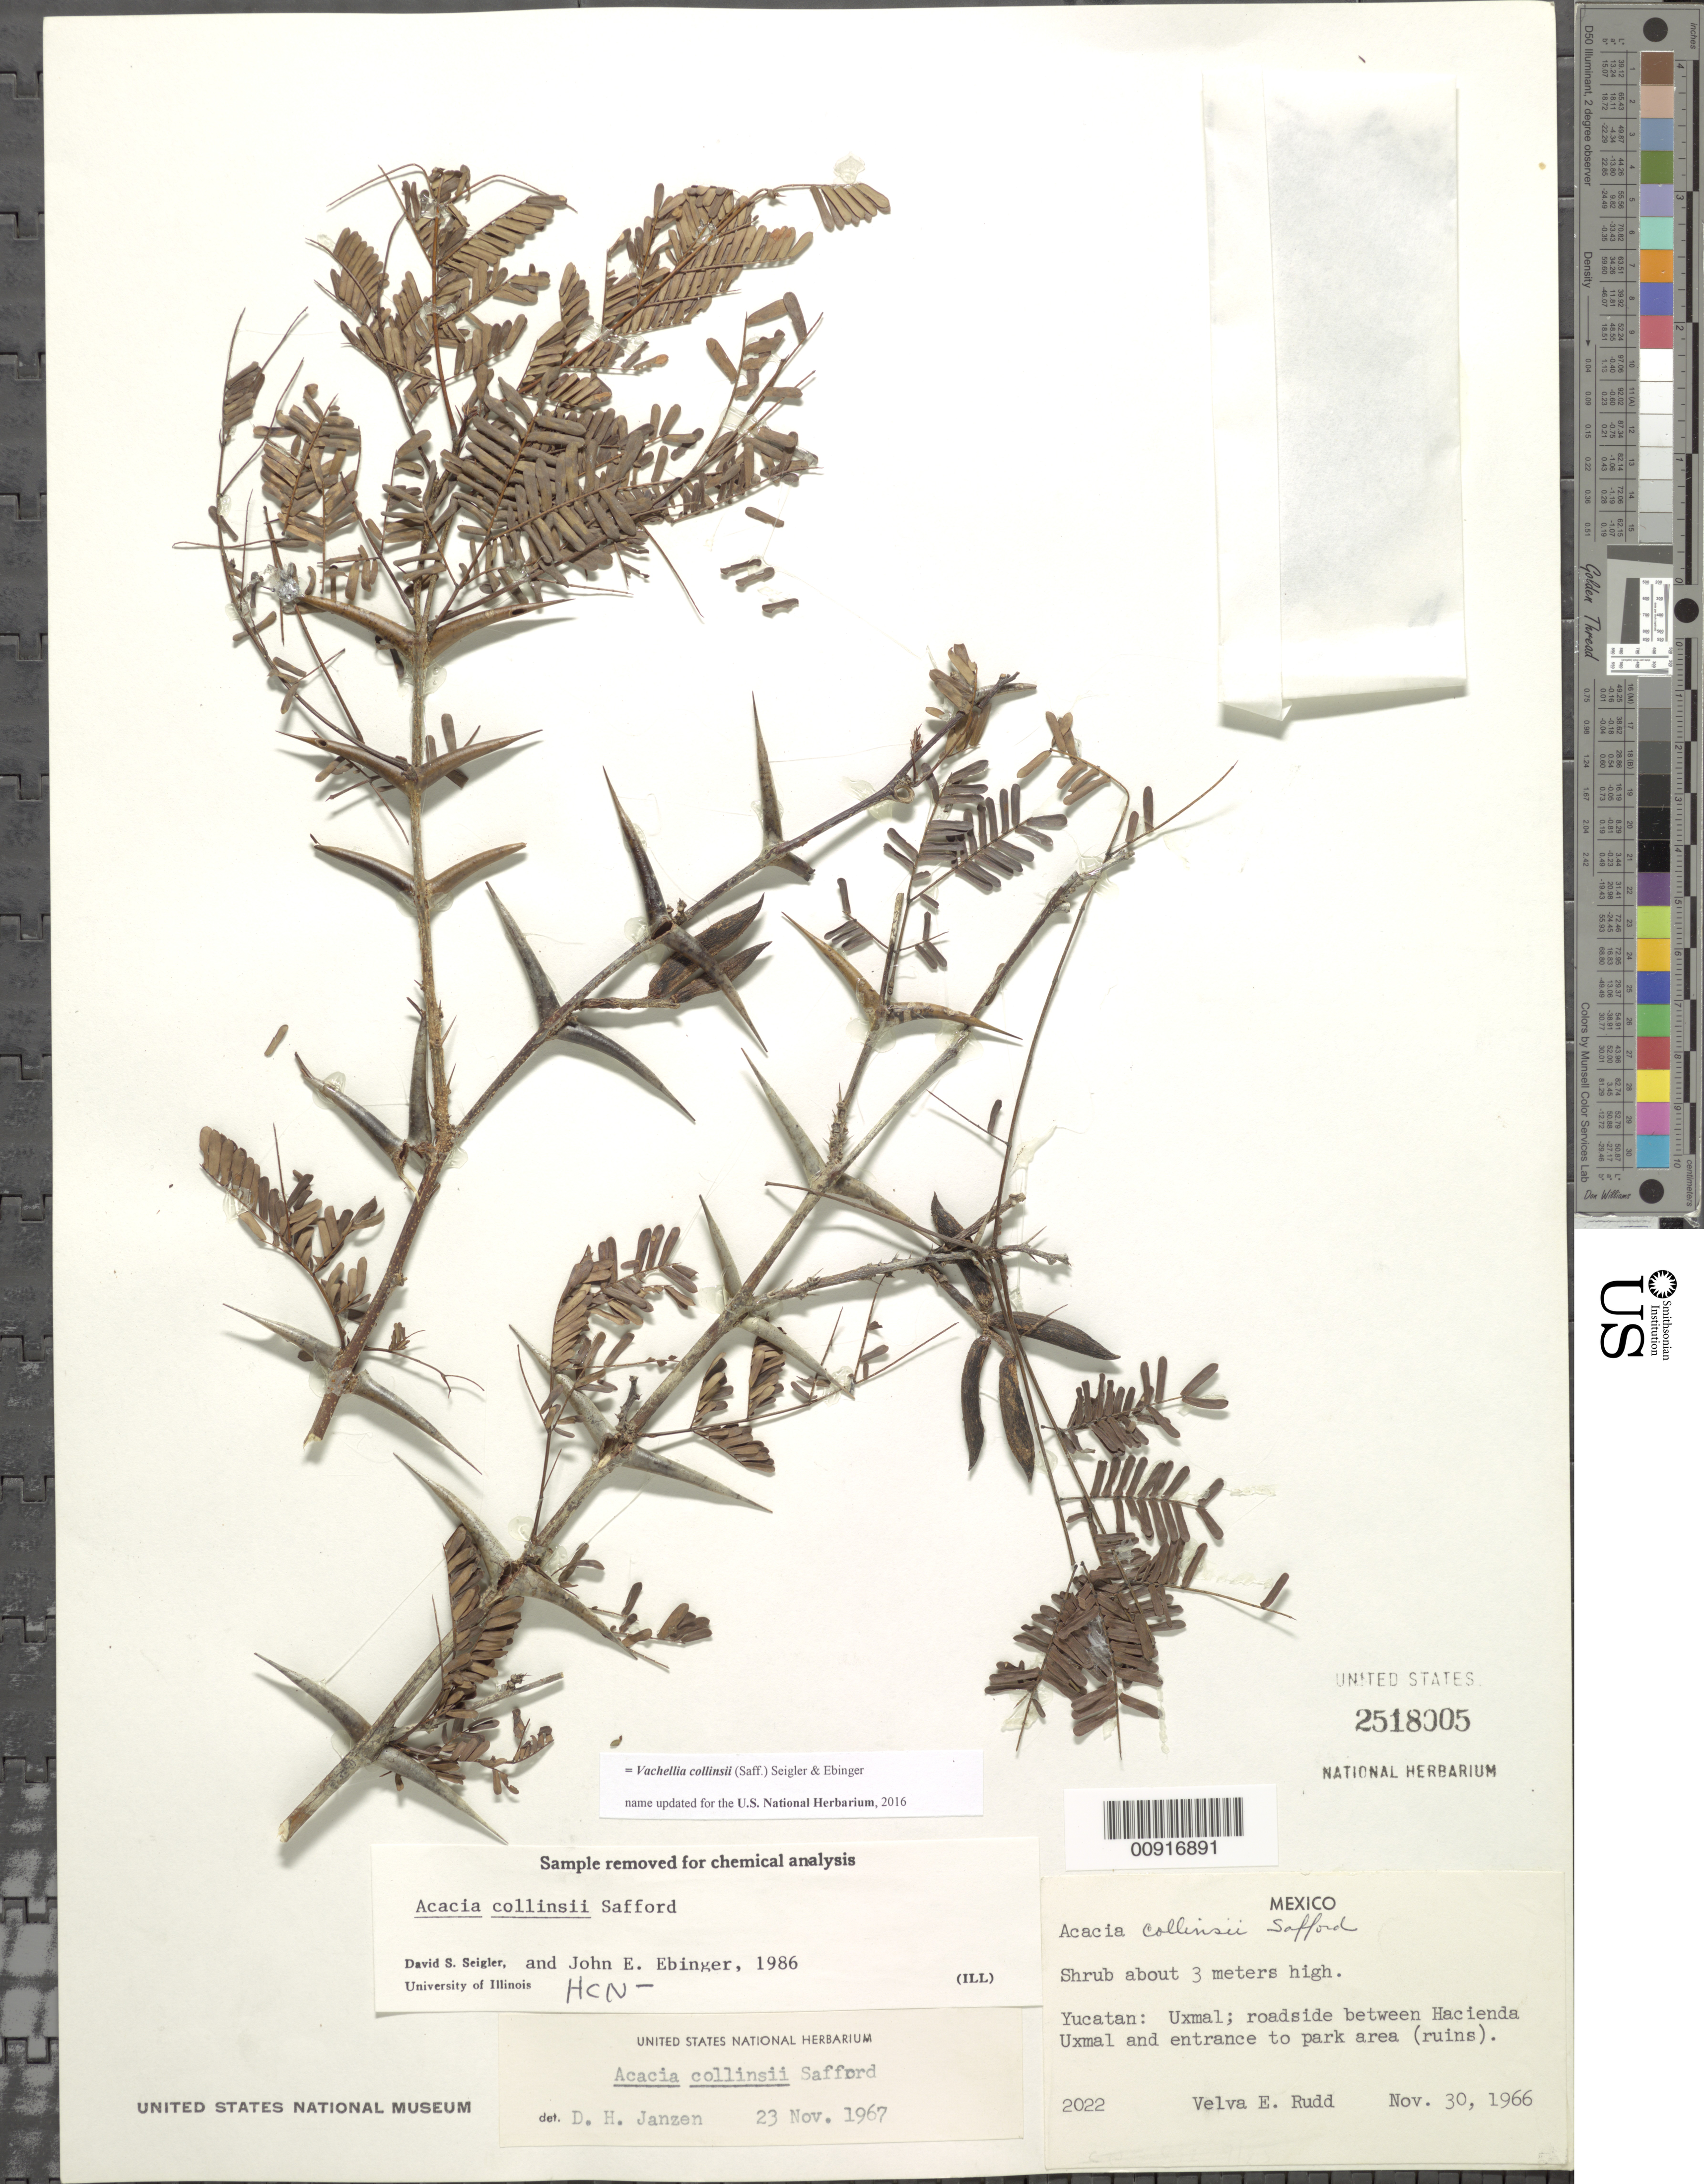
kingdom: Plantae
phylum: Tracheophyta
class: Magnoliopsida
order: Fabales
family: Fabaceae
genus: Vachellia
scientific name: Vachellia collinsii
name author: (Saff.) Seigler & Ebinger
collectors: V. E. Rudd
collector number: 2022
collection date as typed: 30 Nov 1966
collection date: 1966-11-30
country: Mexico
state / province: Yucatán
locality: Yucatán: Uxmal; roadside between Hacienda Uxmal and entrance to park area (ruins).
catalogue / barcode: US 2518005